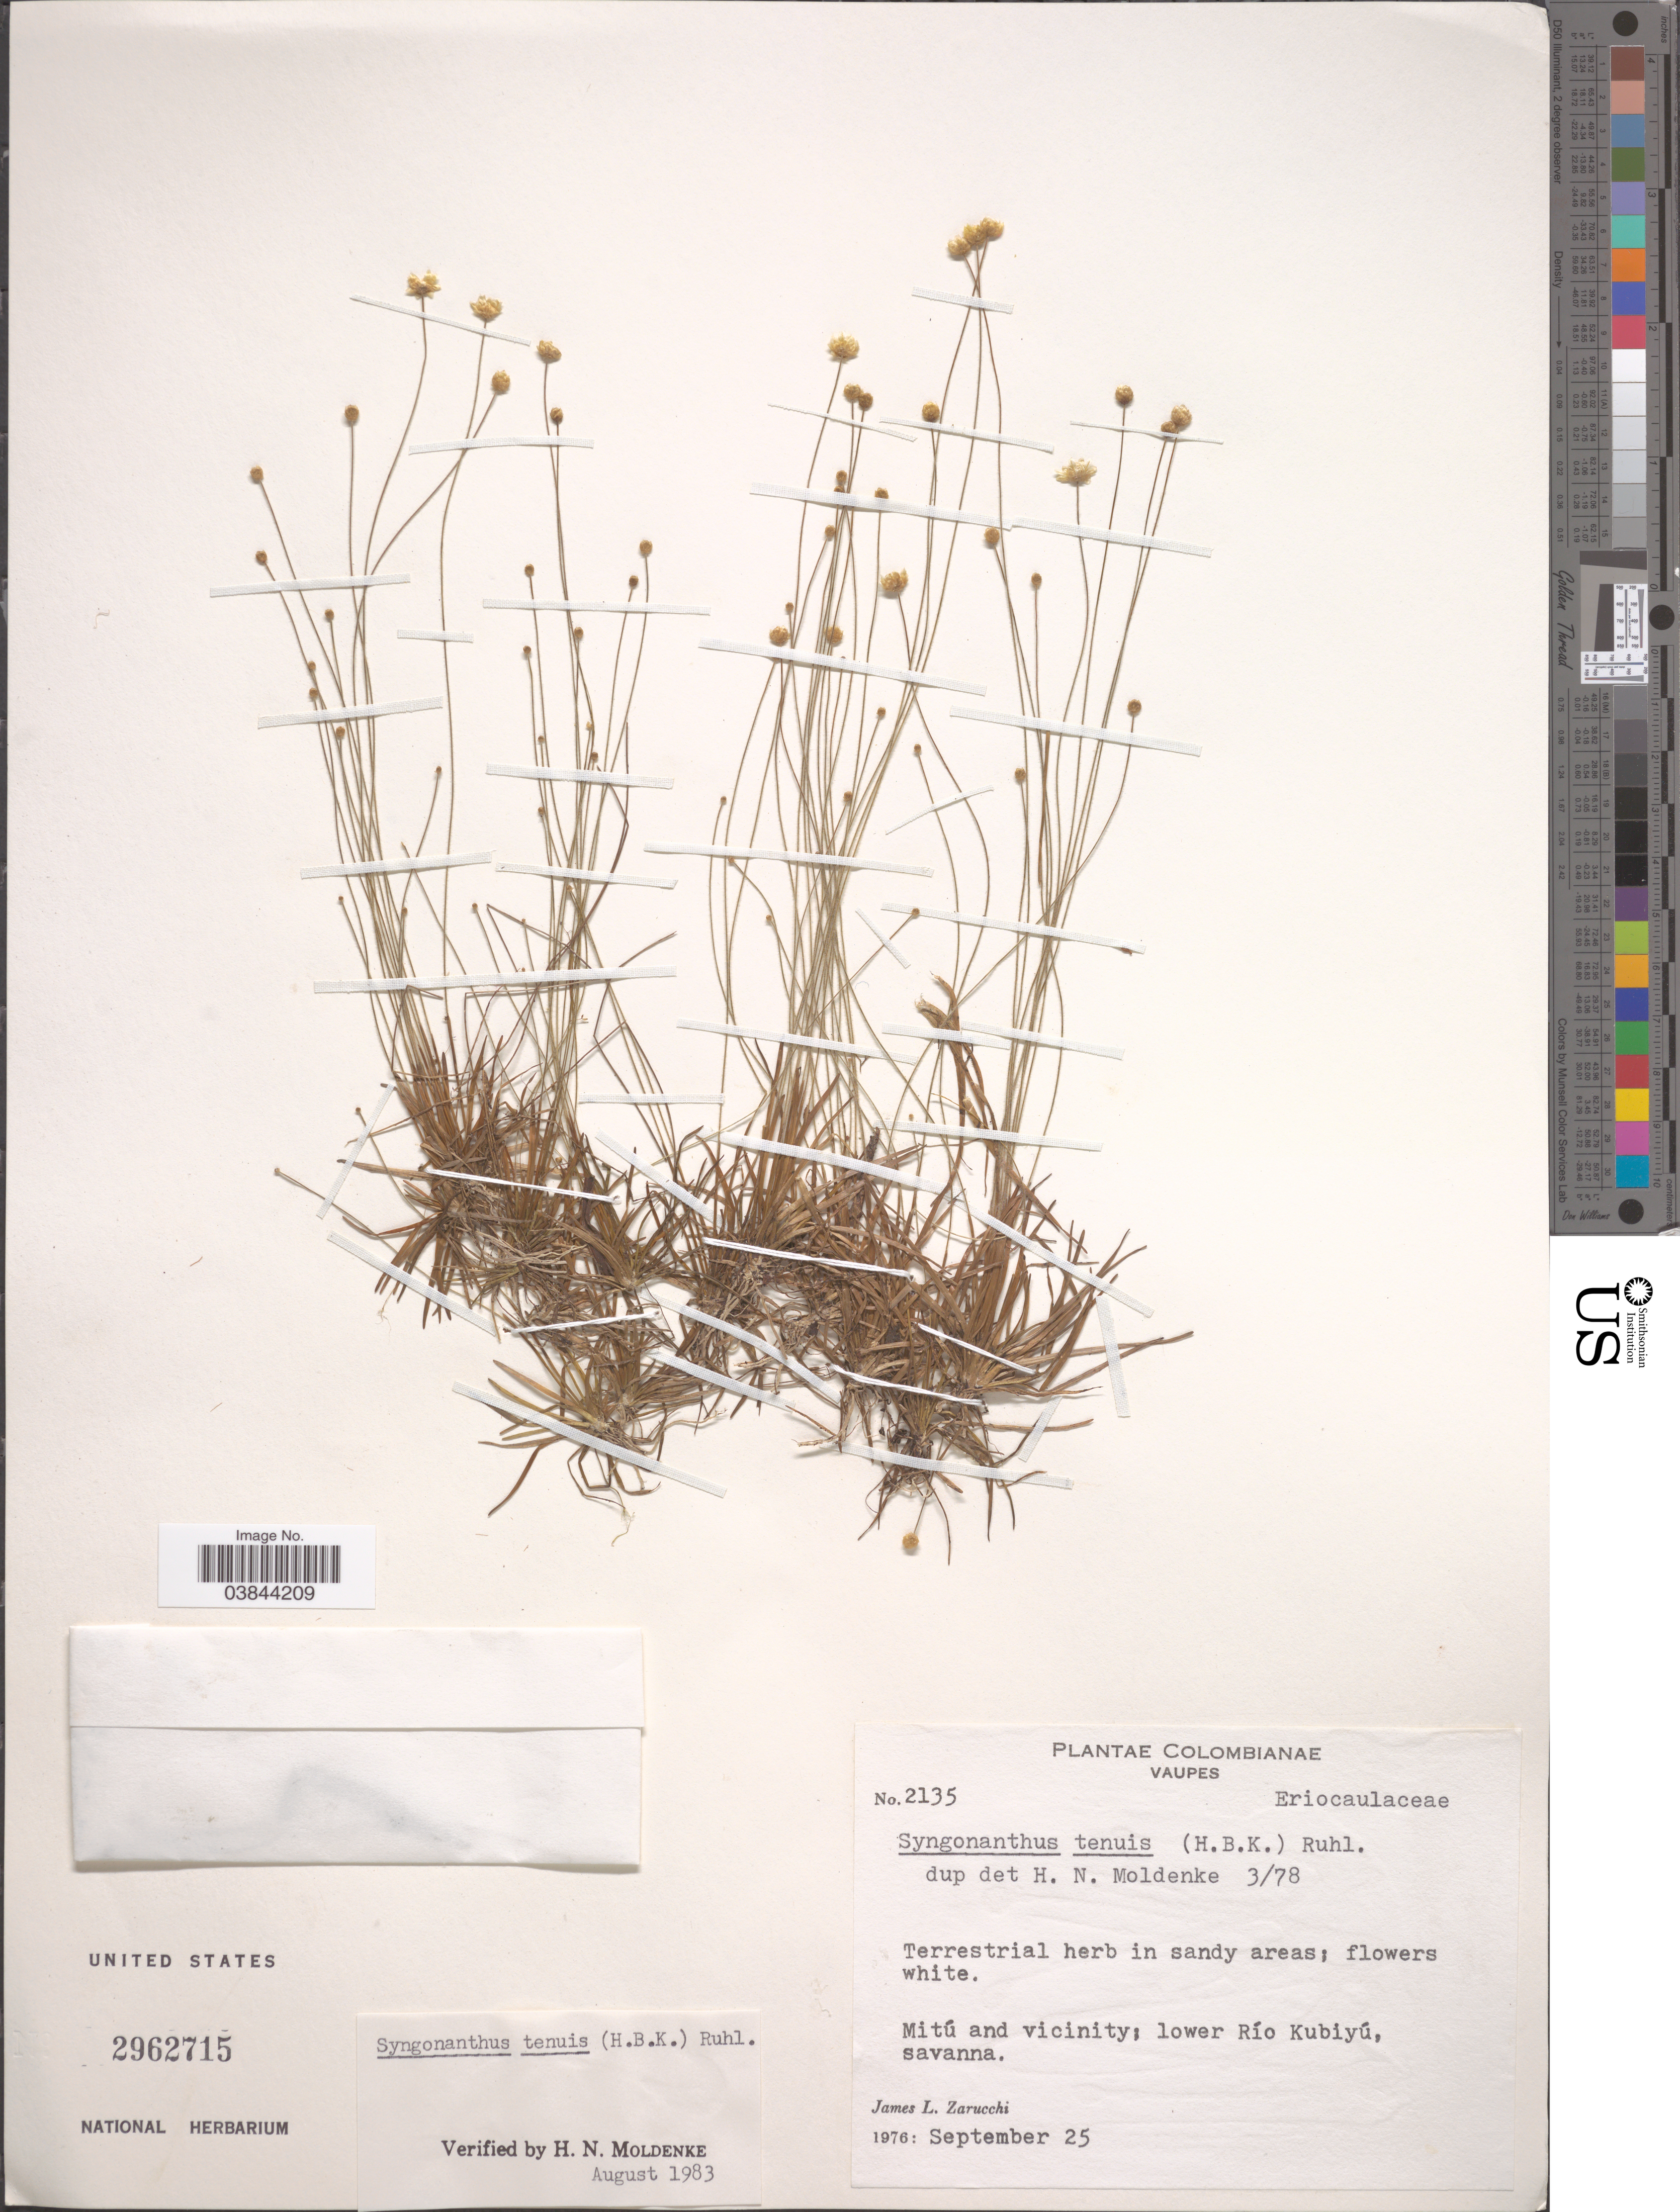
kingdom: Plantae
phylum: Tracheophyta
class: Liliopsida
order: Poales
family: Eriocaulaceae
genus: Syngonanthus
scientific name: Syngonanthus tenuis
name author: (Kunth) Ruhland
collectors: J. L. Zarucchi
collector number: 2135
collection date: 1976-09-25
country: Colombia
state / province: Vaupés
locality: Mitú and vicinity; lower Río Kubiyú.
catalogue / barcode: US 2962715